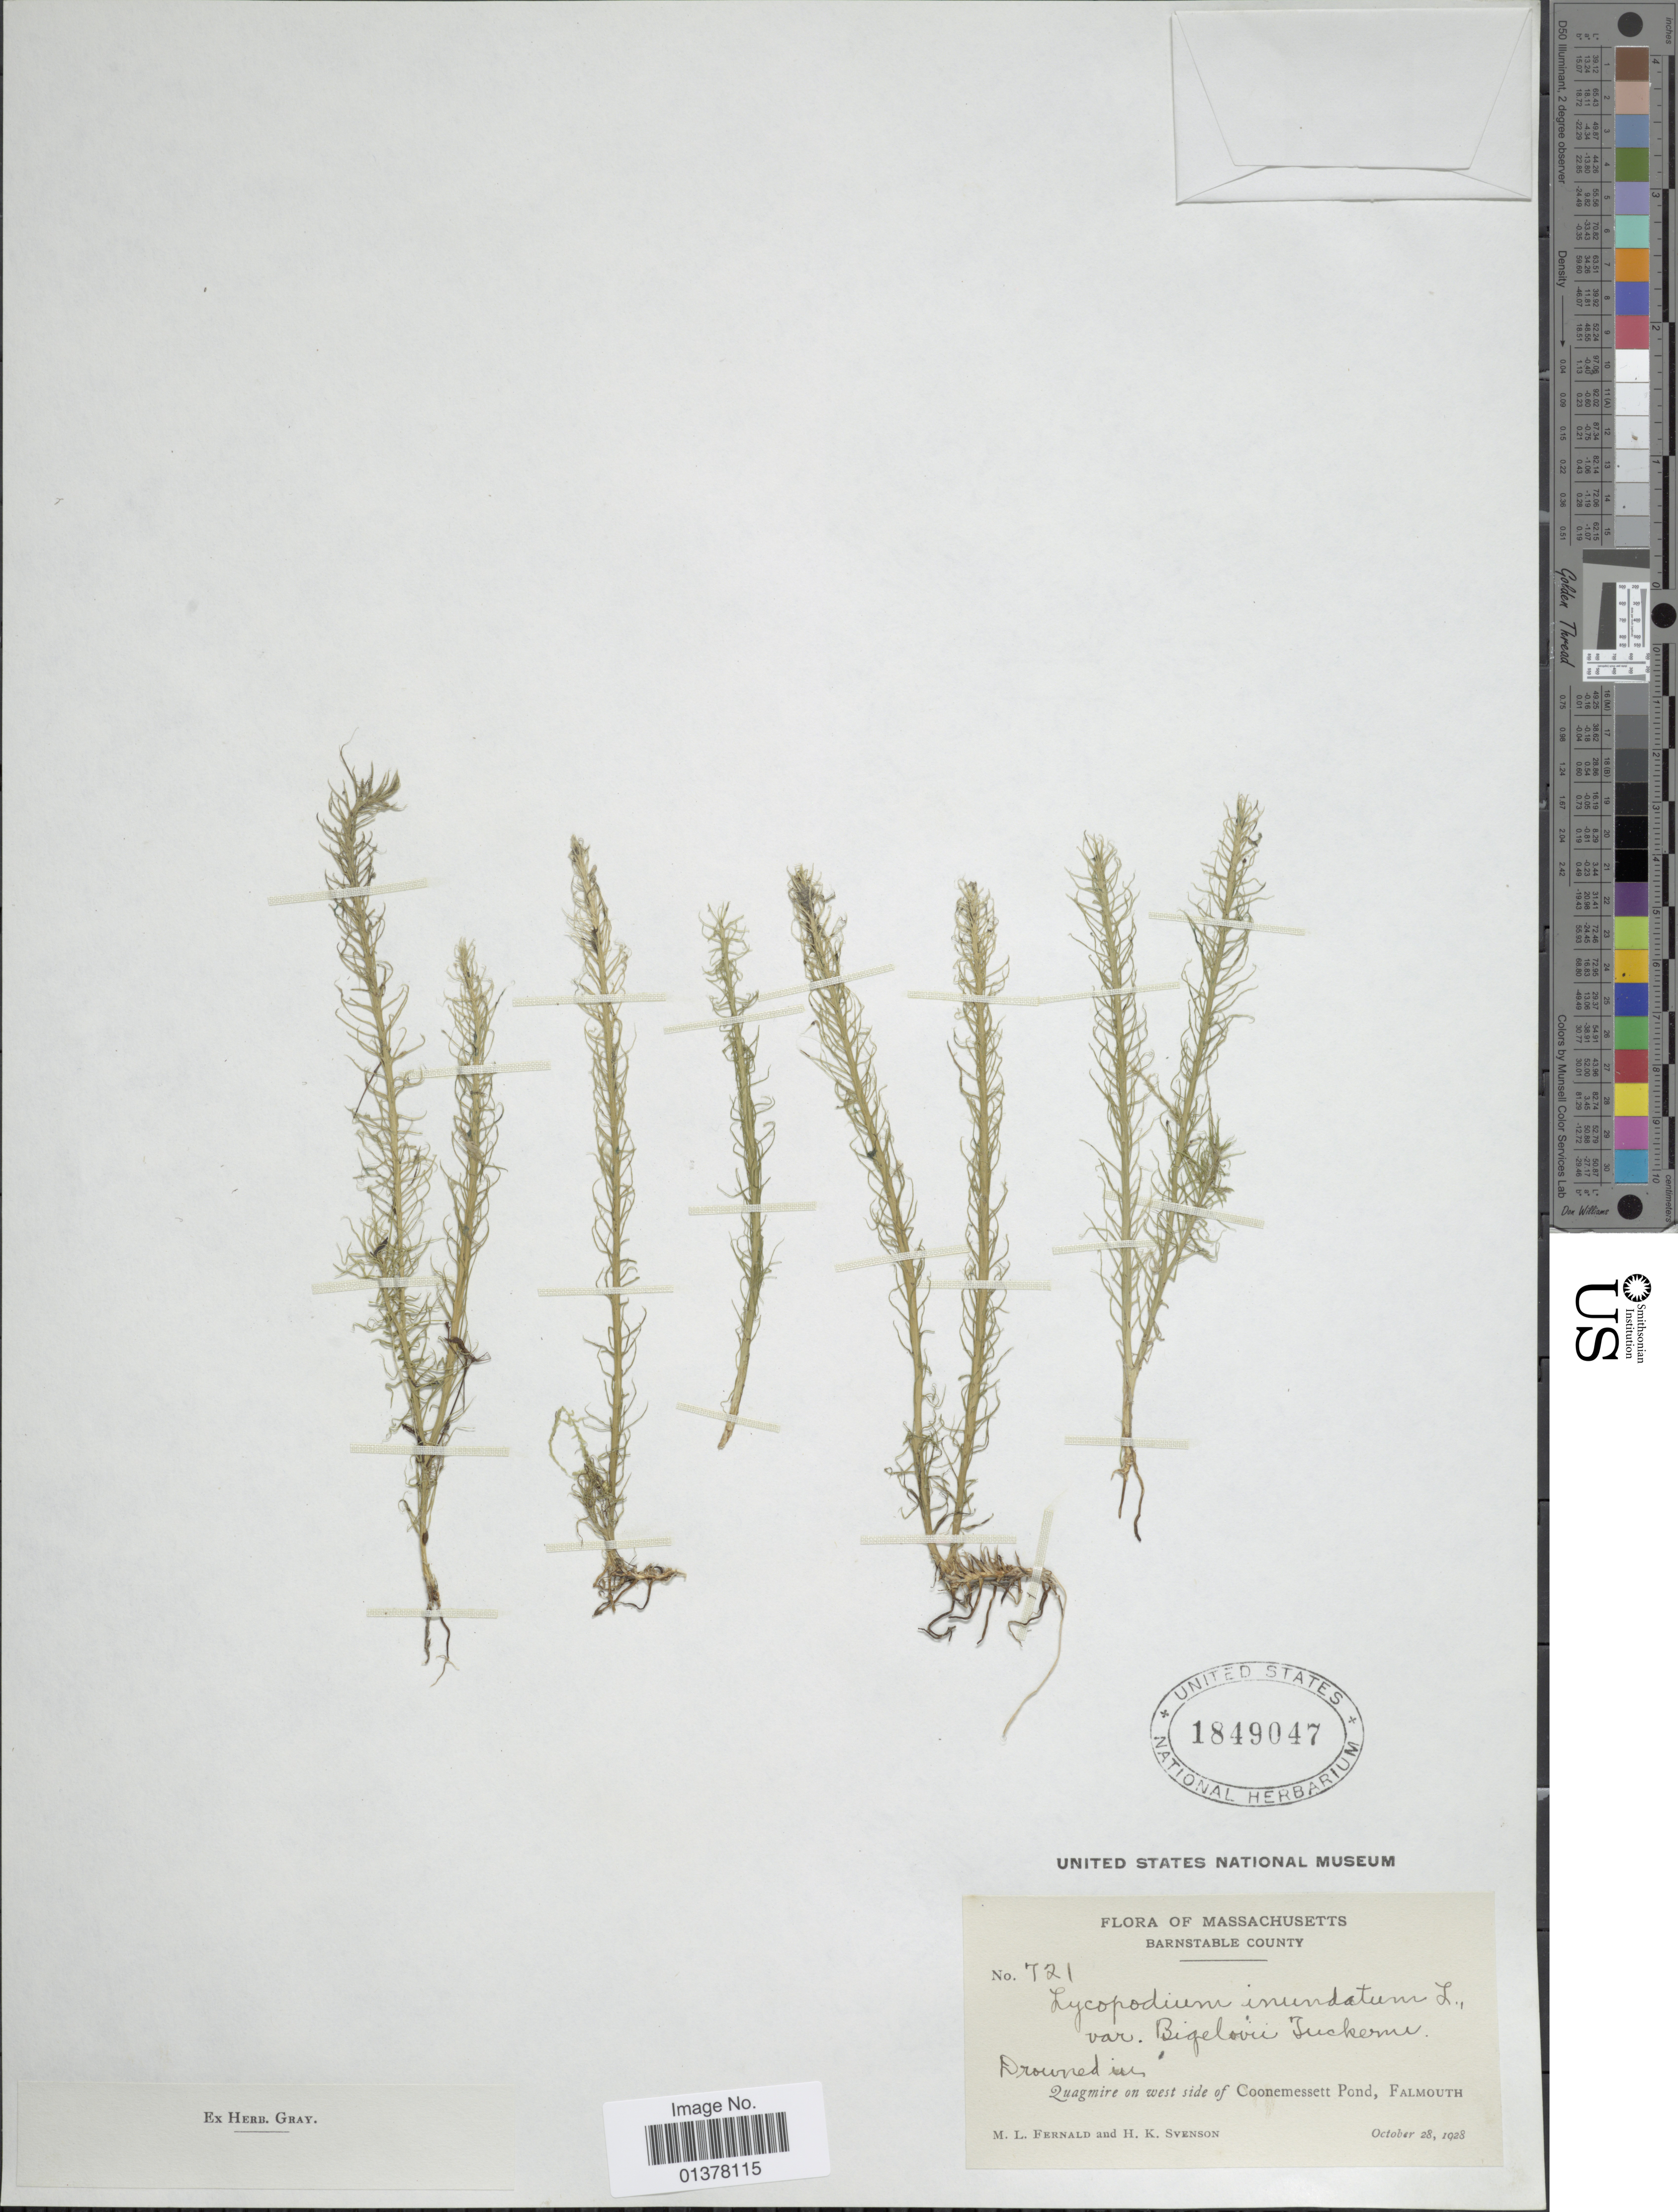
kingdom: Plantae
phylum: Tracheophyta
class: Lycopodiopsida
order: Lycopodiales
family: Lycopodiaceae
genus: Lycopodiella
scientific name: Lycopodiella appressa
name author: (Chapm.) Cranfill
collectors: M. L. Fernald & H. K. Svenson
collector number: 721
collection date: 1928-03-28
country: United States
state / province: Massachusetts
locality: Quamire on west side Coonemessett Pond, Falmouth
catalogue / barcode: US 1849047